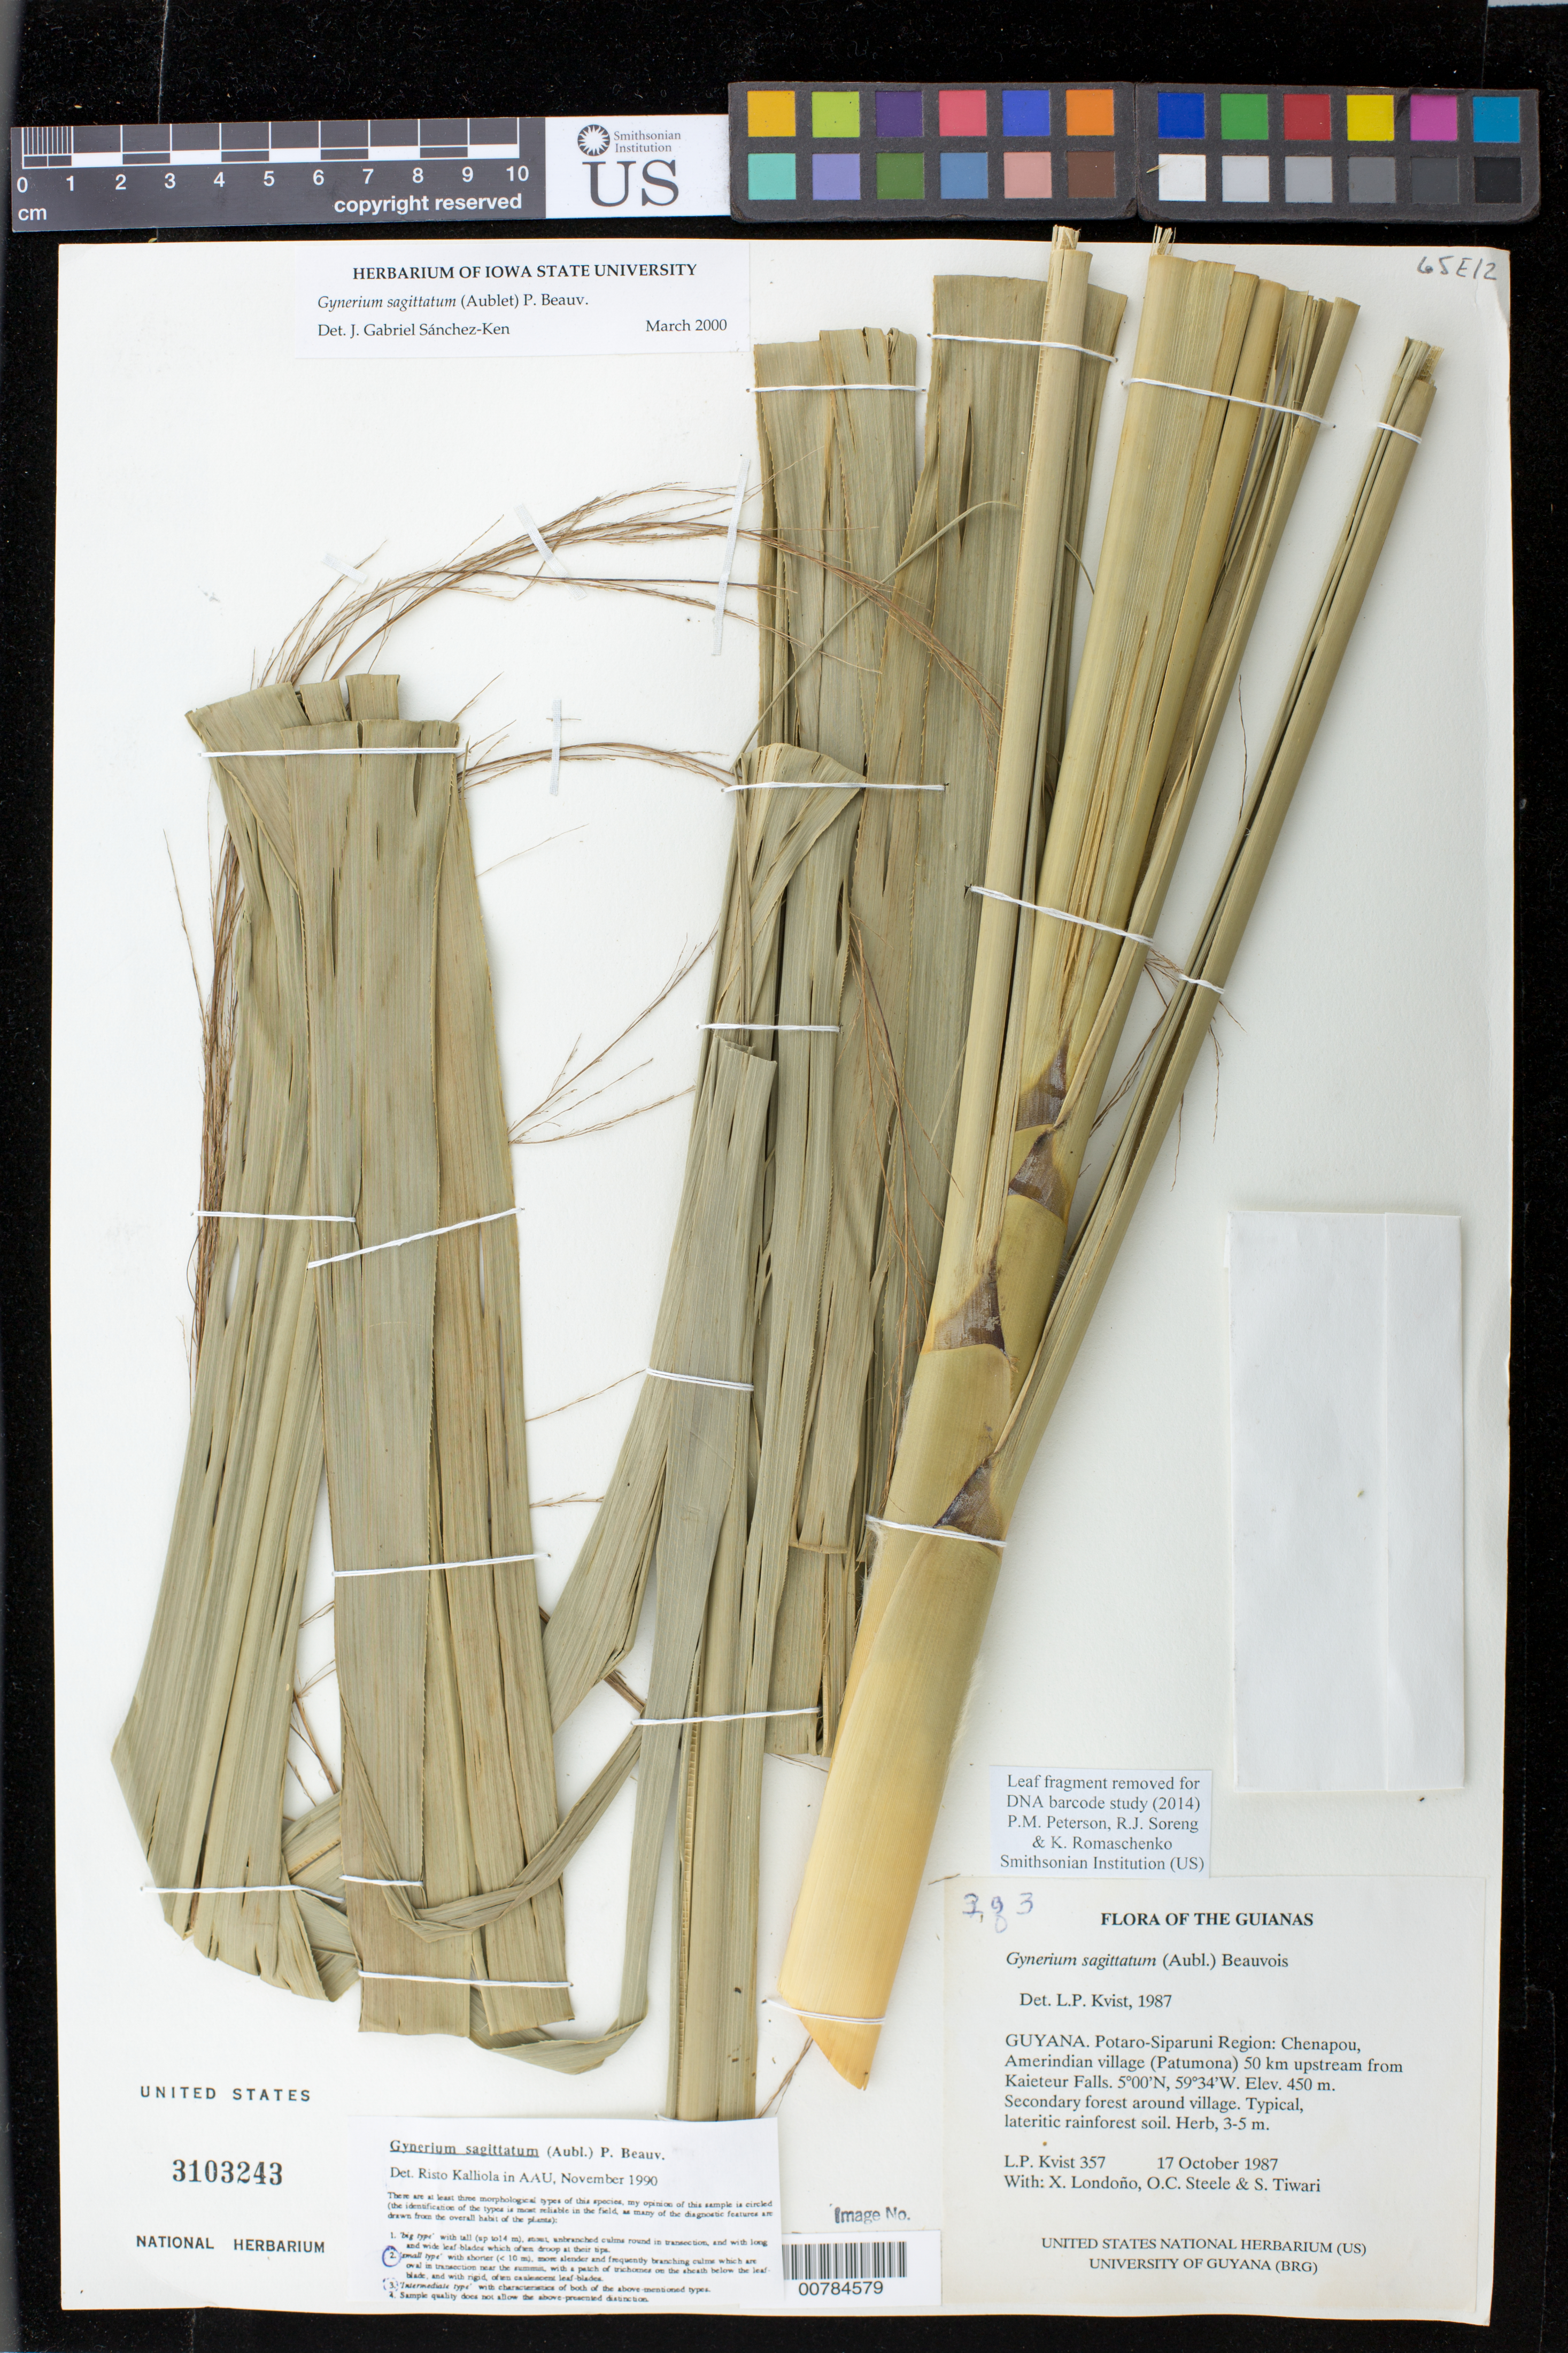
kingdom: Plantae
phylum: Tracheophyta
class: Liliopsida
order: Poales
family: Poaceae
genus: Gynerium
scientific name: Gynerium sagittatum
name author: (Aubl.) P. Beauv.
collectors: L. P. Kvist, X. Londoño, O. C. Steele & S. Tiwari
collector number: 357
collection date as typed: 17 October 1987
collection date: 1987-10-17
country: Guyana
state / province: Potaro-Siparuni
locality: Chenapou, Amerindian village (Patumona) 50 km upstream from Kaieteur Falls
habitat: Secondary forest around village. Typical, lateritic rainforest soil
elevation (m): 450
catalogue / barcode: US 3103243